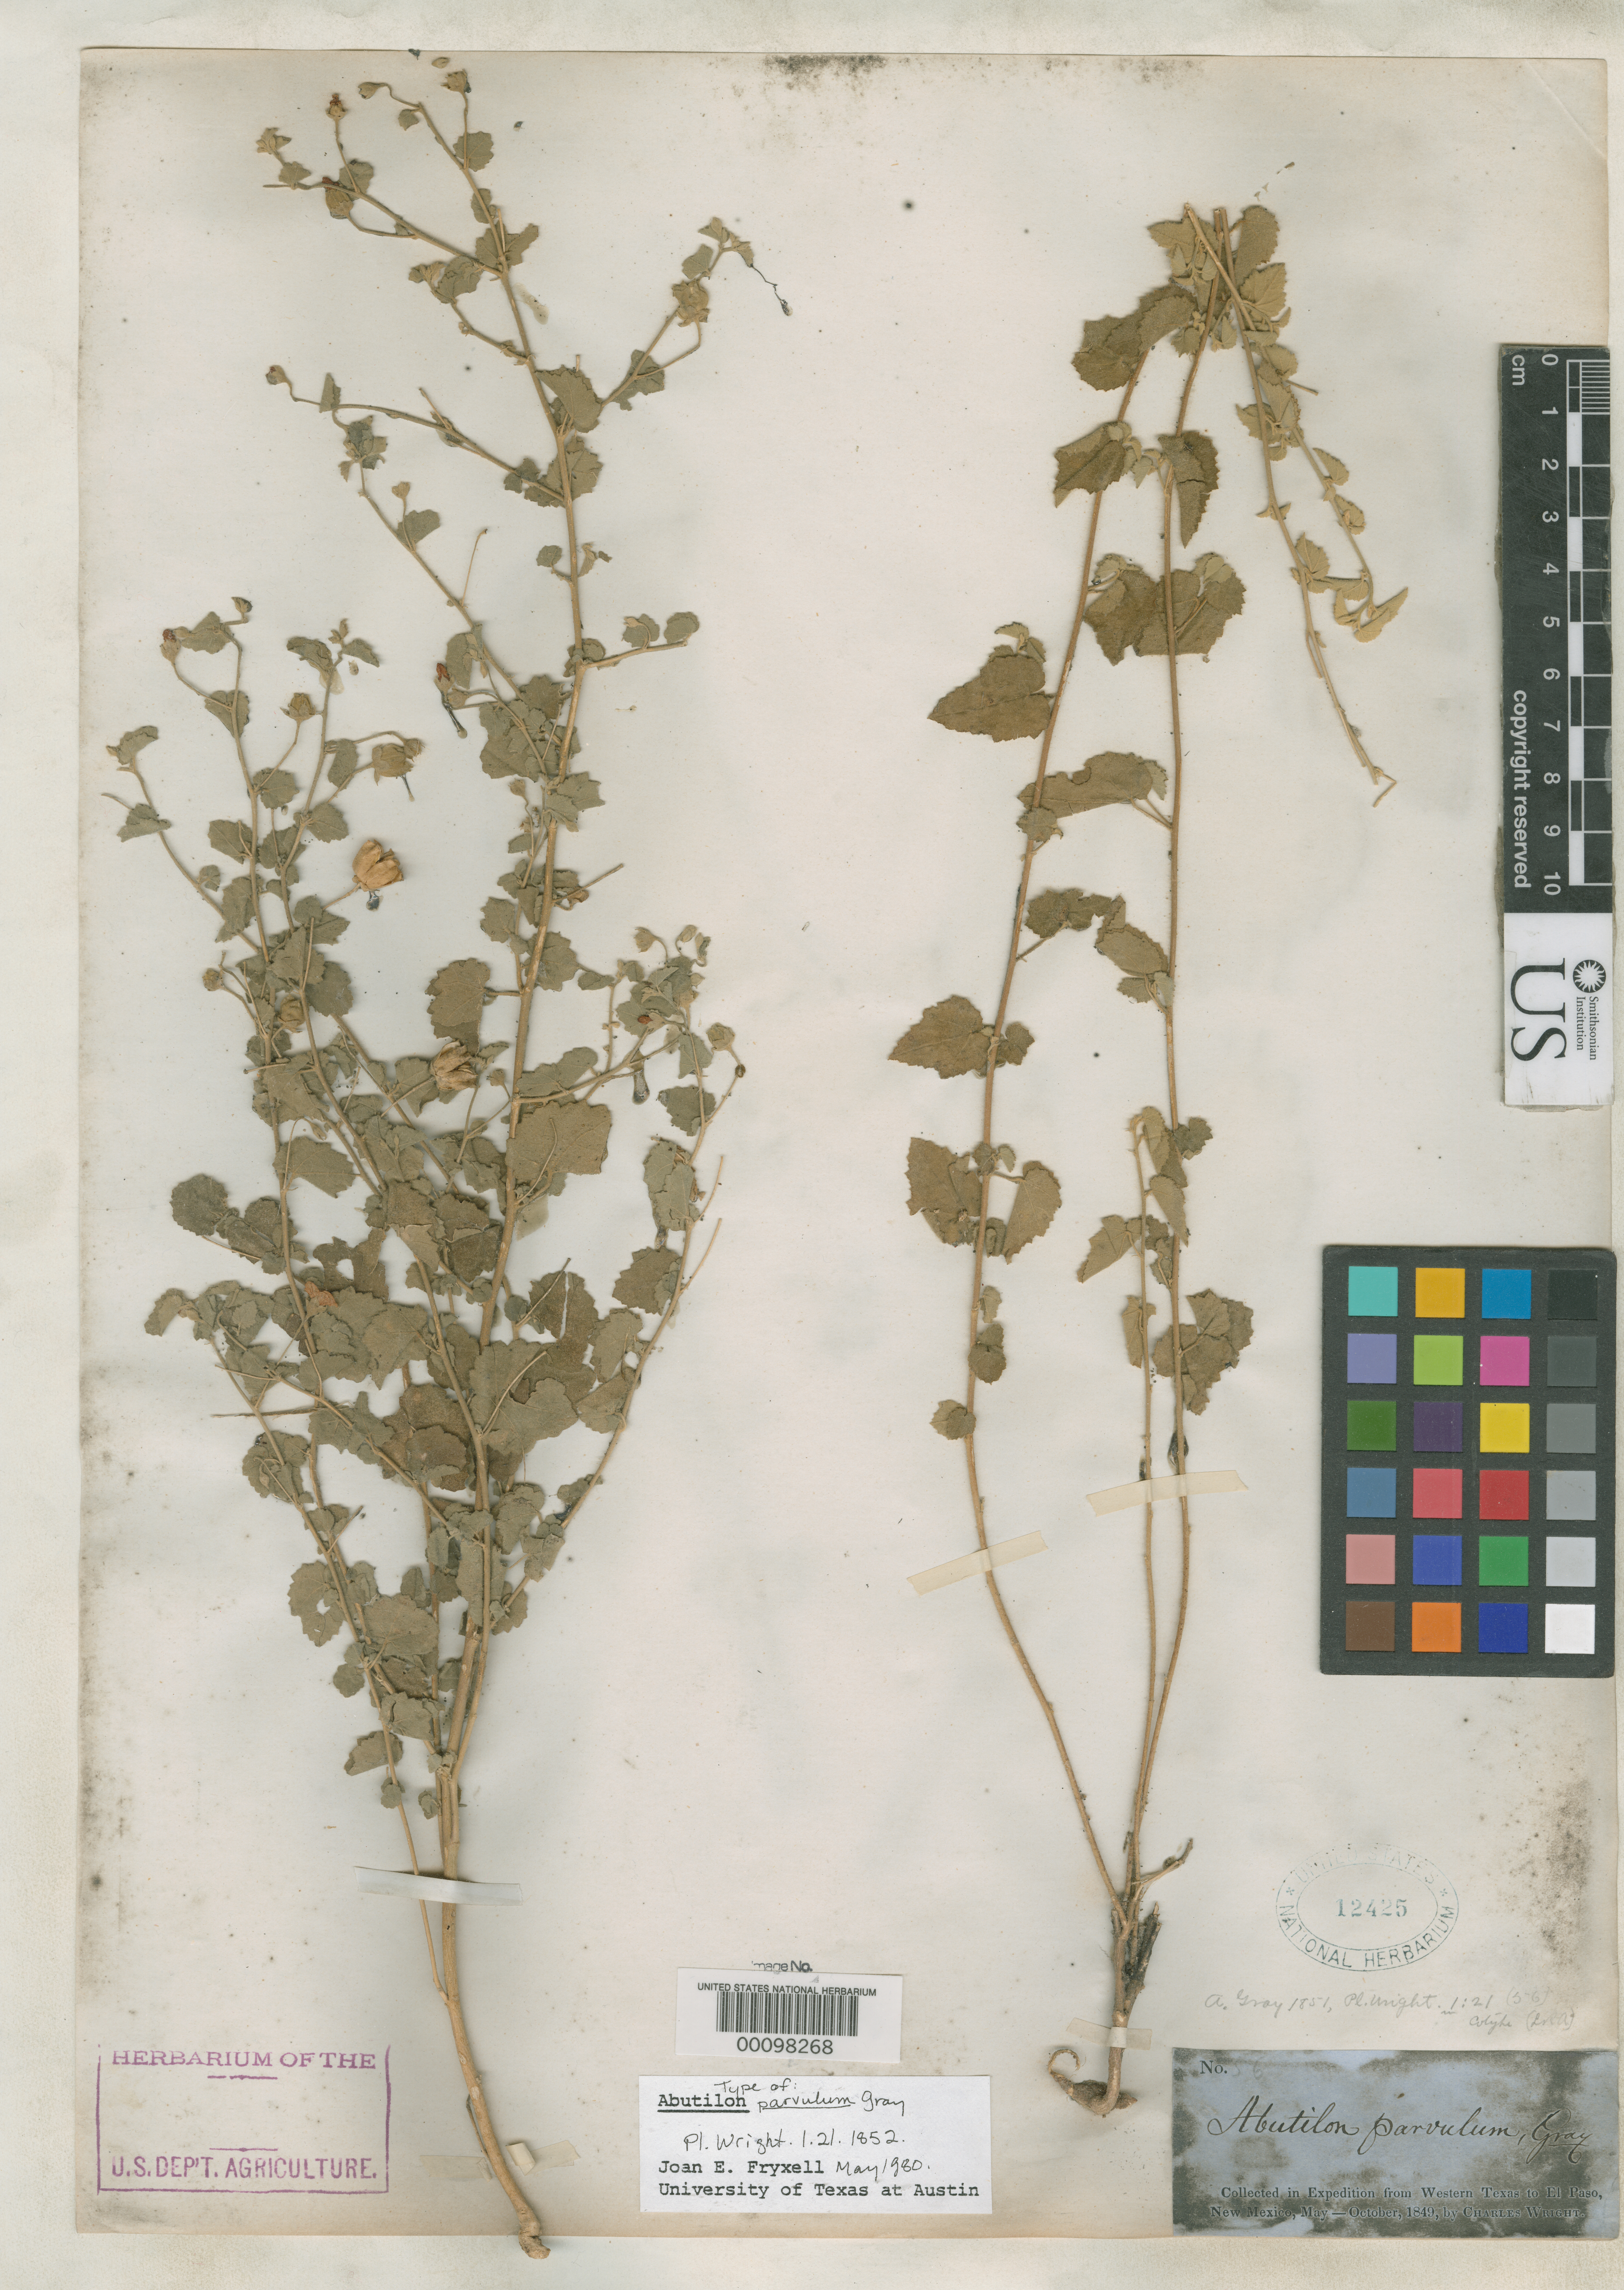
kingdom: Plantae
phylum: Tracheophyta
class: Magnoliopsida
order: Malvales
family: Malvaceae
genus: Abutilon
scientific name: Abutilon parvulum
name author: A. Gray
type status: Type Collection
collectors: C. Wright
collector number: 56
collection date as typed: Jul 1849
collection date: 1849-07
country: United States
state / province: Texas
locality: San Felipe and San Pedro Rivers.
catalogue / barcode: US 12425